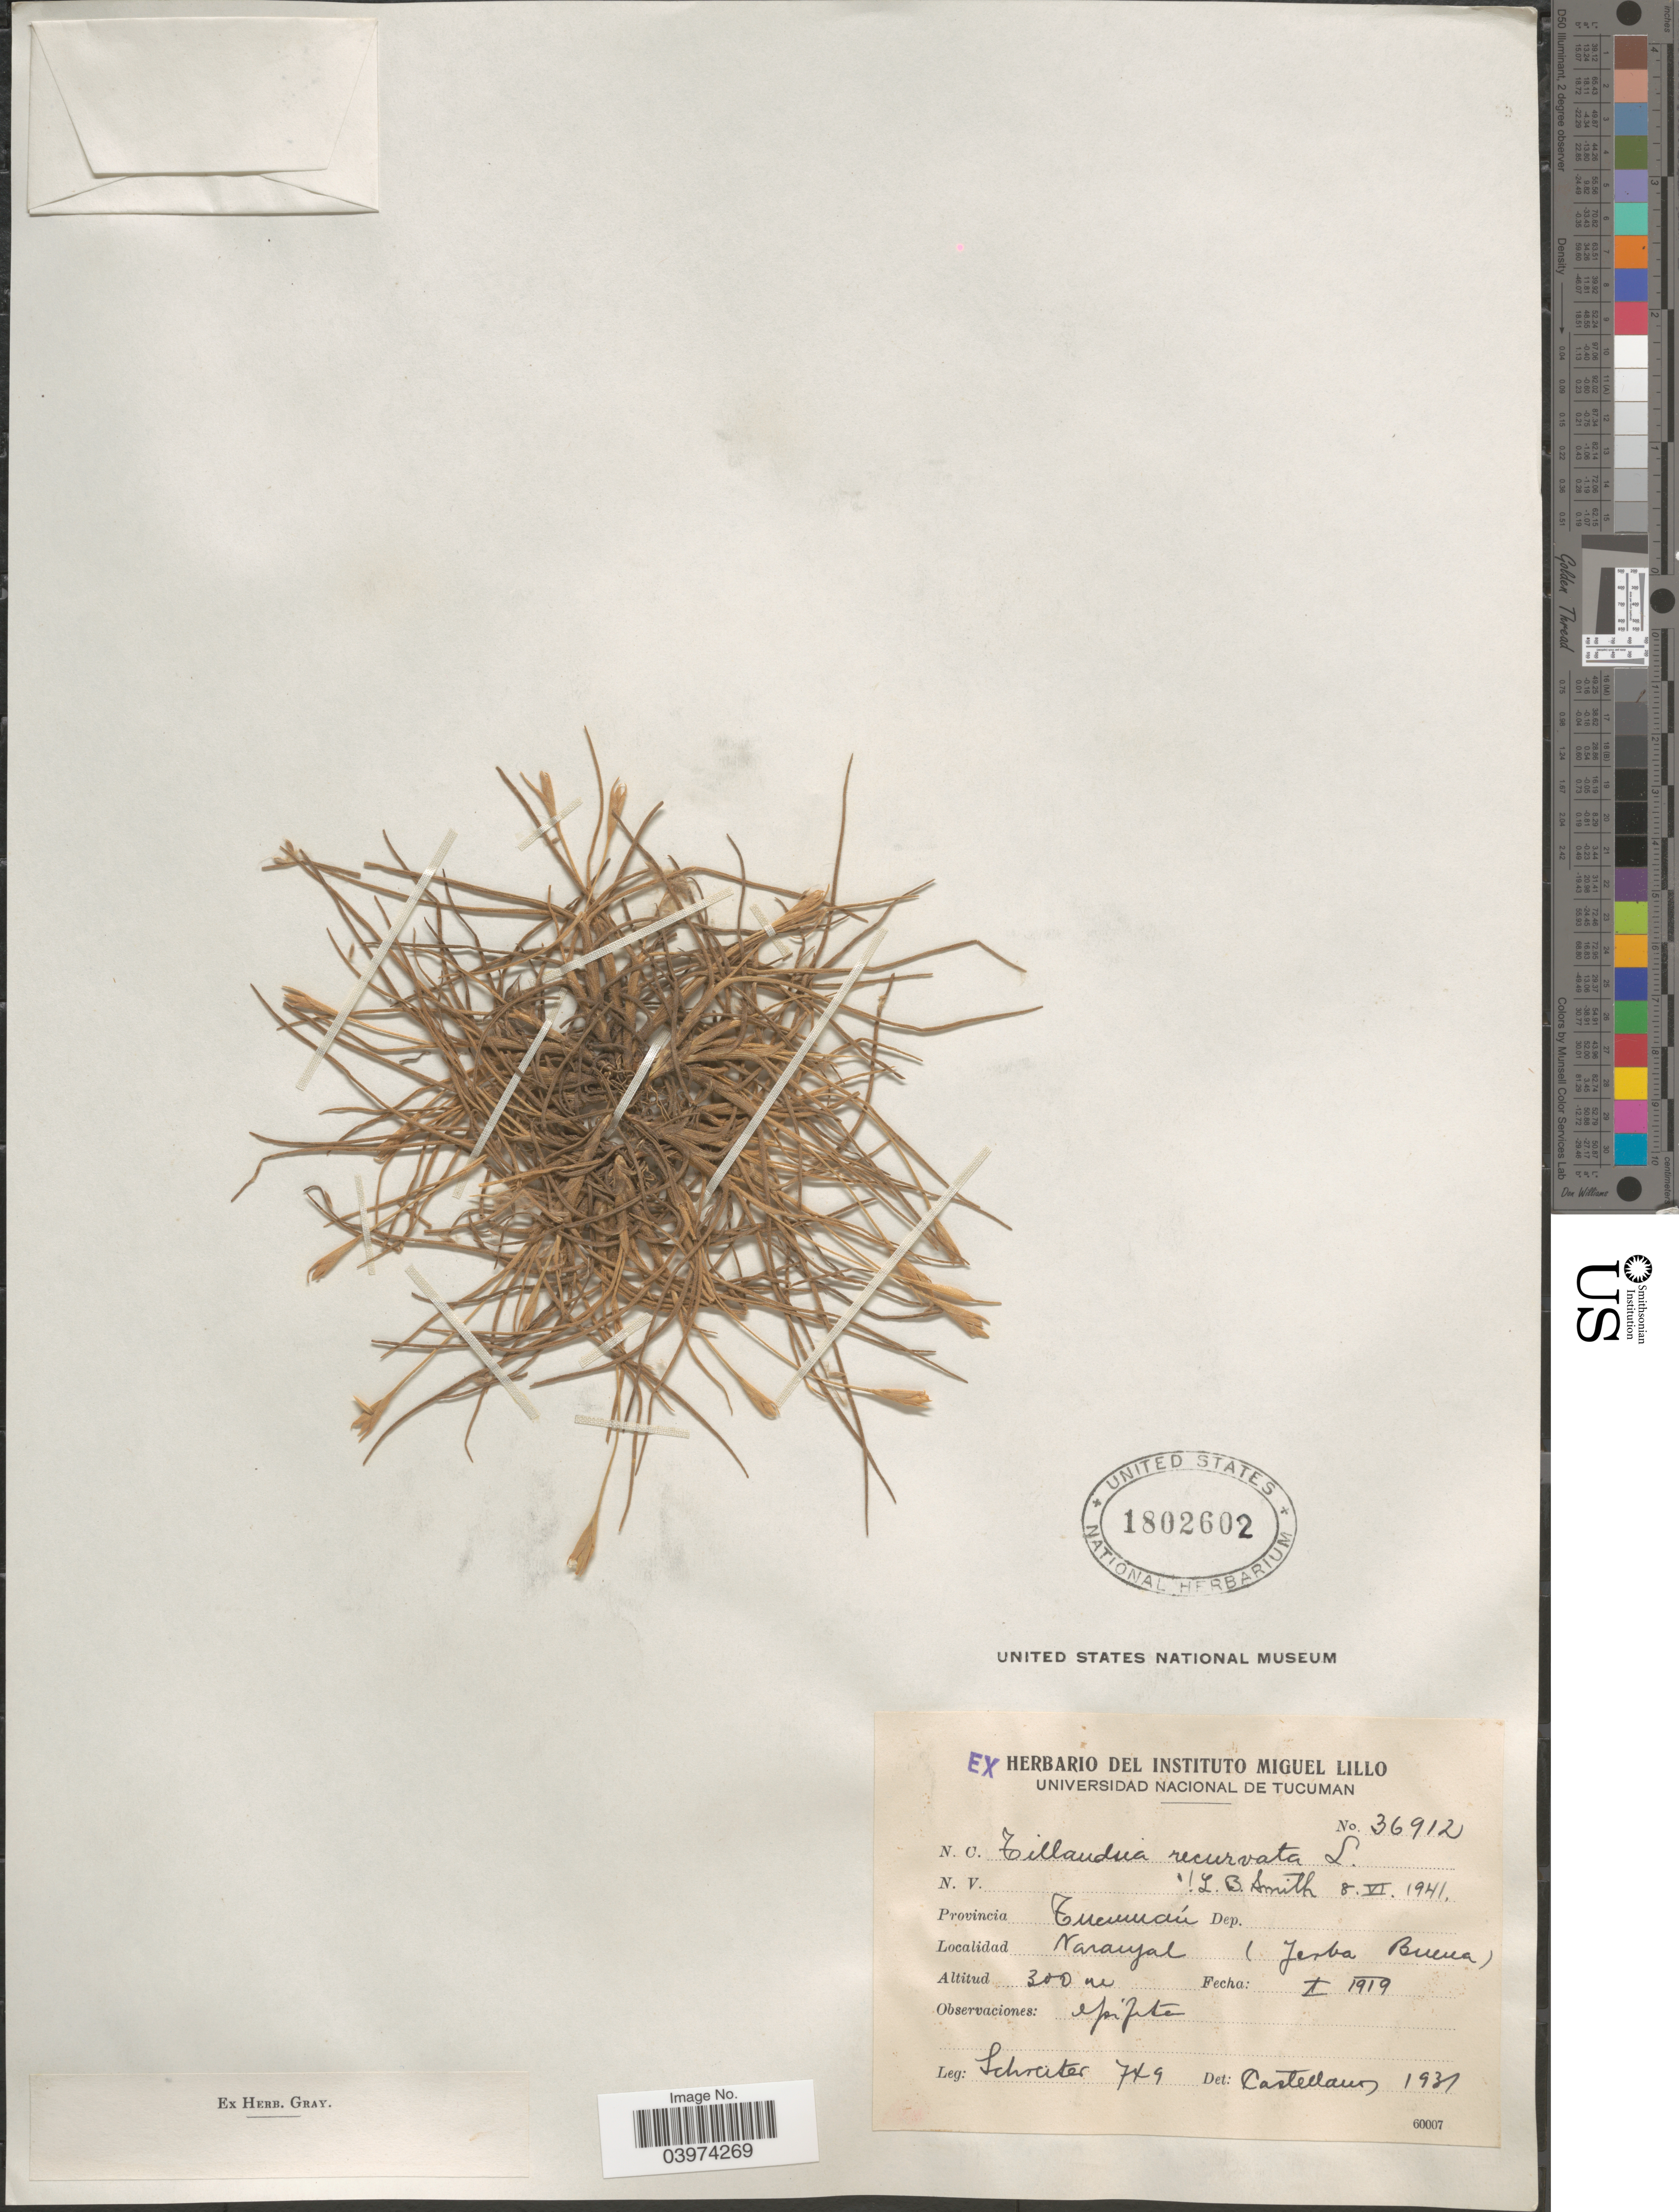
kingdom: Plantae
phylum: Tracheophyta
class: Liliopsida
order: Poales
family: Bromeliaceae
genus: Tillandsia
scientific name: Tillandsia recurvata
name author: L.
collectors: -. Schreiter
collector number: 749*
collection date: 1919-01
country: Argentina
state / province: Tucuman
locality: Naranjal (Jerba Buena).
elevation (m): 300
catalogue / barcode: US 1802602